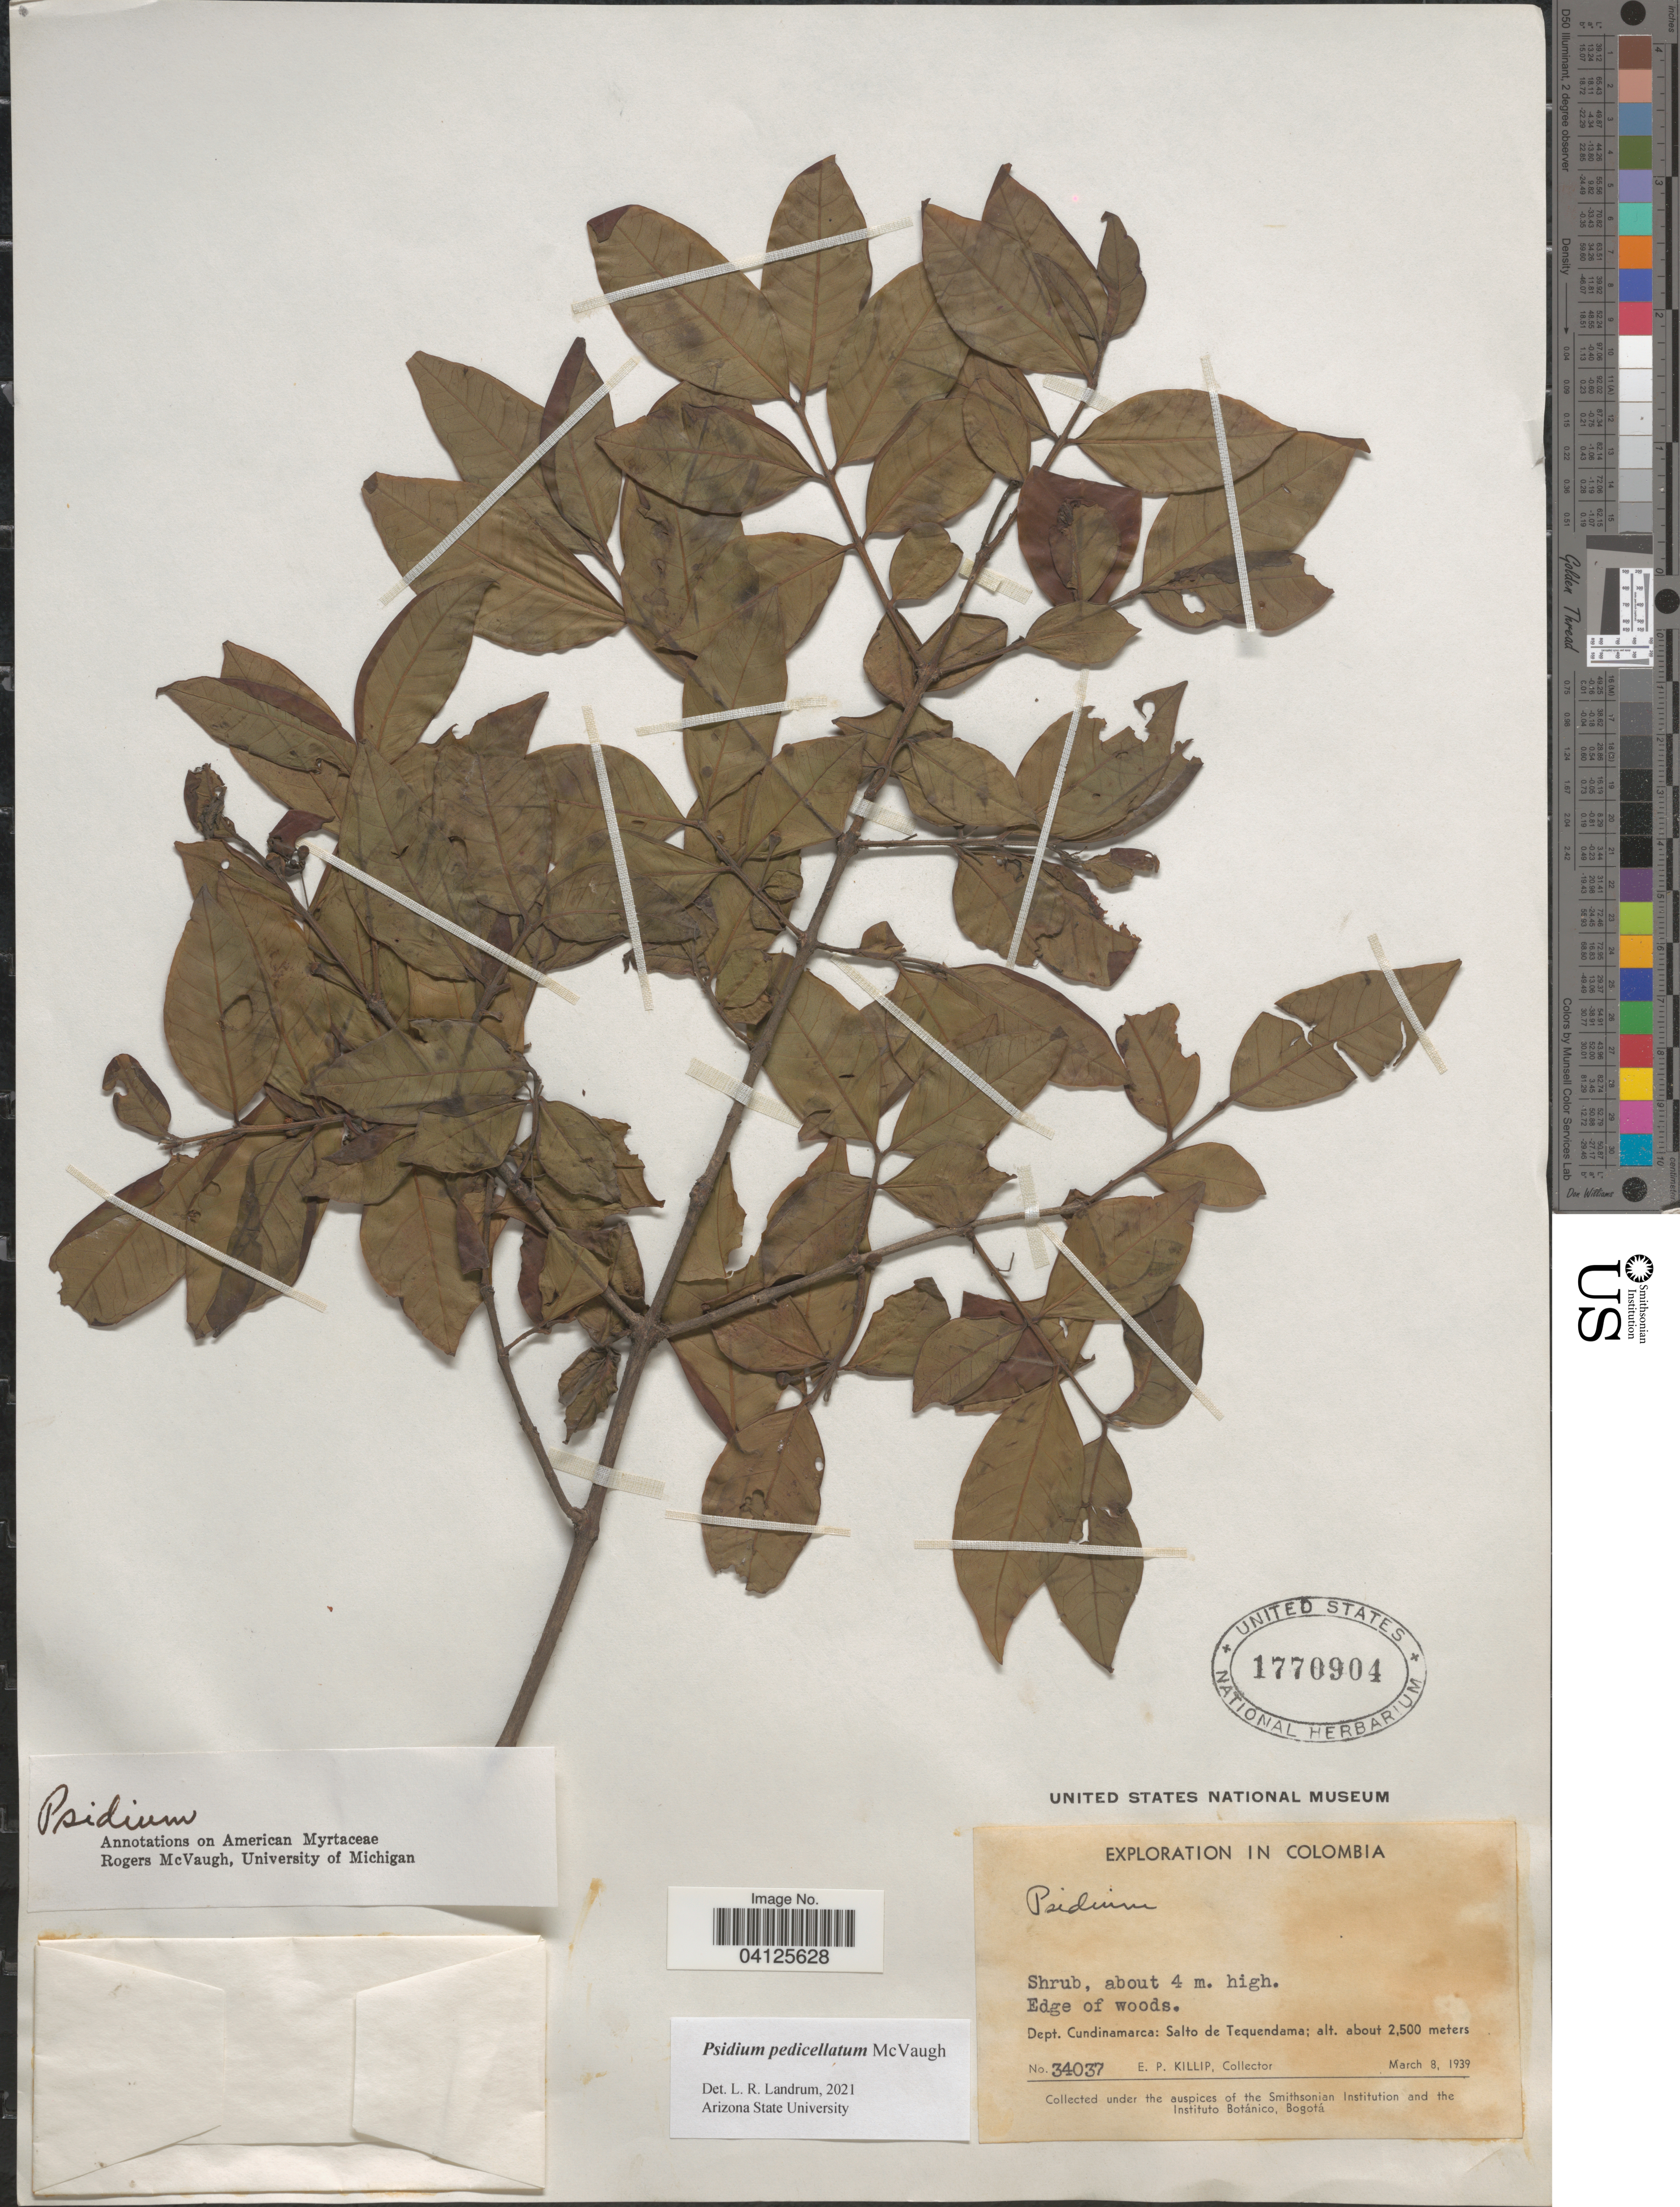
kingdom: Plantae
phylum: Tracheophyta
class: Magnoliopsida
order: Myrtales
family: Myrtaceae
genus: Psidium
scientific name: Psidium pedicellatum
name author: McVaugh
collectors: E. P. Killip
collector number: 34037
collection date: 1939-03-08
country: Colombia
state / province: Cundinamarca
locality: Exploration in Colombia. Dept. Cundinamarca: Salto de Tequendama.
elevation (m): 2500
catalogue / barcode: US 1770904